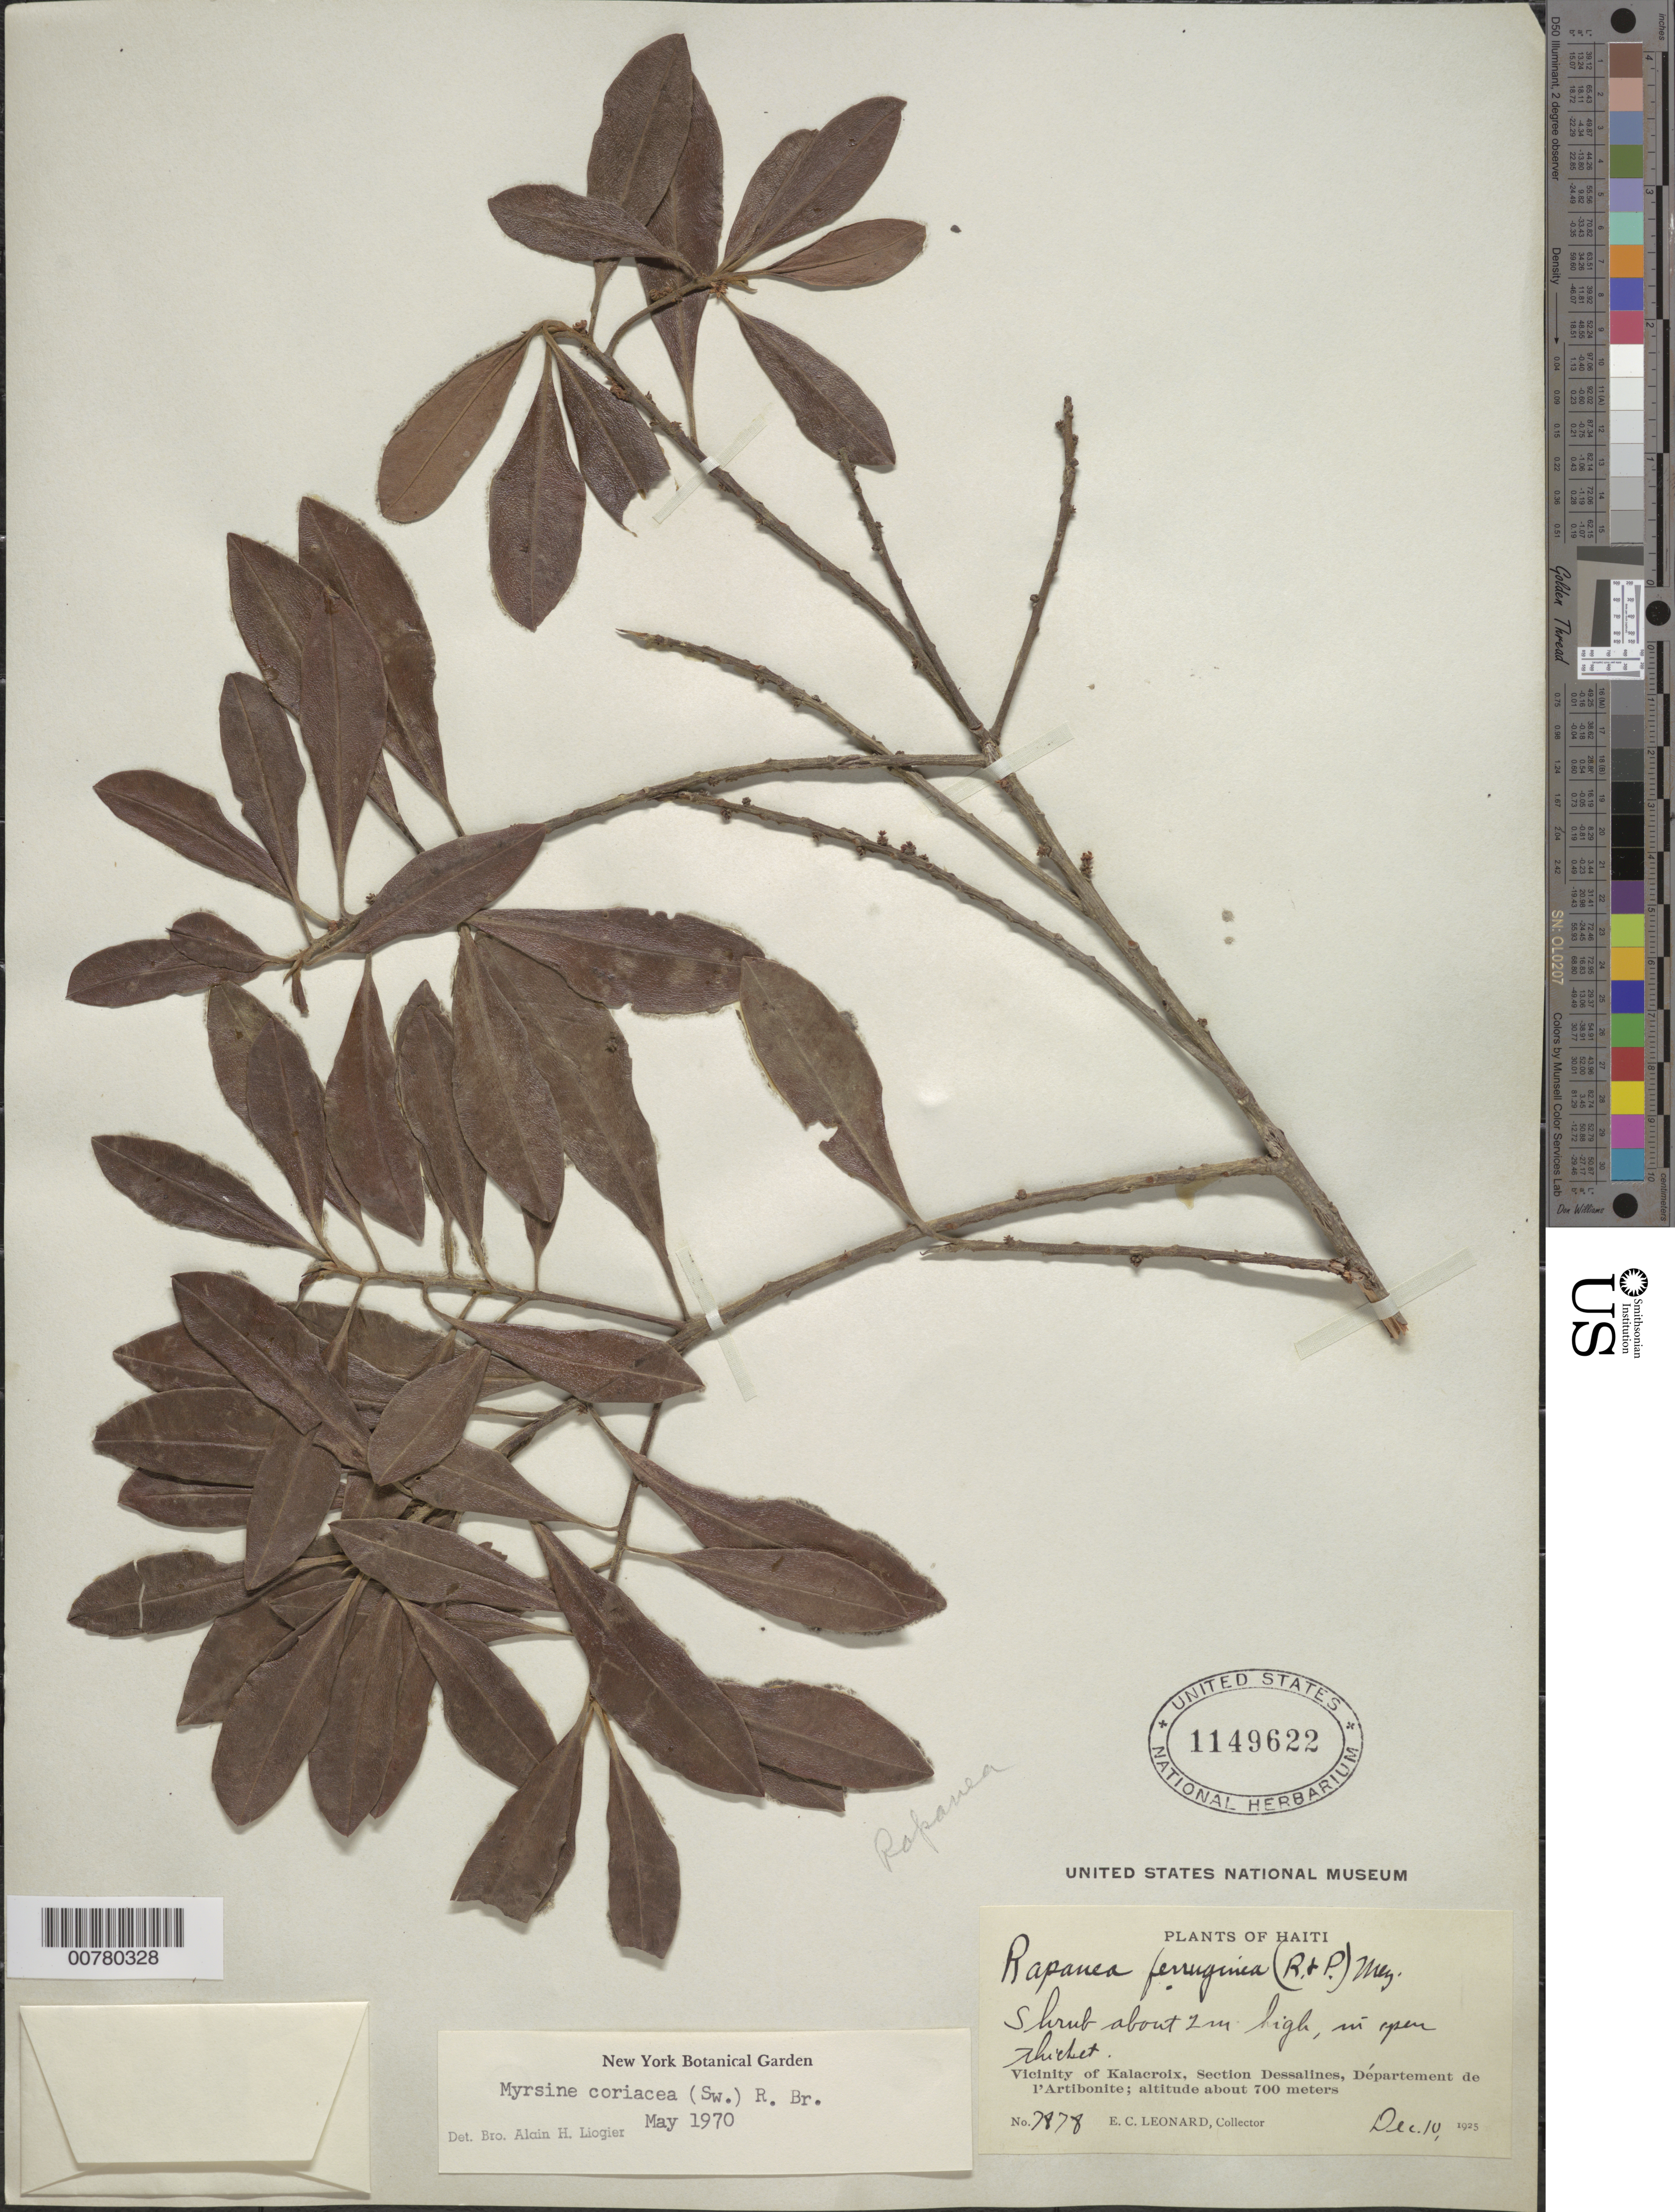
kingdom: Plantae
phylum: Tracheophyta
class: Magnoliopsida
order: Ericales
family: Primulaceae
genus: Myrsine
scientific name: Myrsine coriacea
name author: (Sw.) R. Br. ex Roem. & Schult.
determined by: Liogier, Alain H.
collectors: E. C. Leonard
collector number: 7878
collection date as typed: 10 Dec 1925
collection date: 1925-12-10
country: Haiti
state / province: Artibonite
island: Hispaniola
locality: Section Dessalines, vicinity of Kalacroix.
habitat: Open thicket.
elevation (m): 700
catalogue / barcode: US 1149622